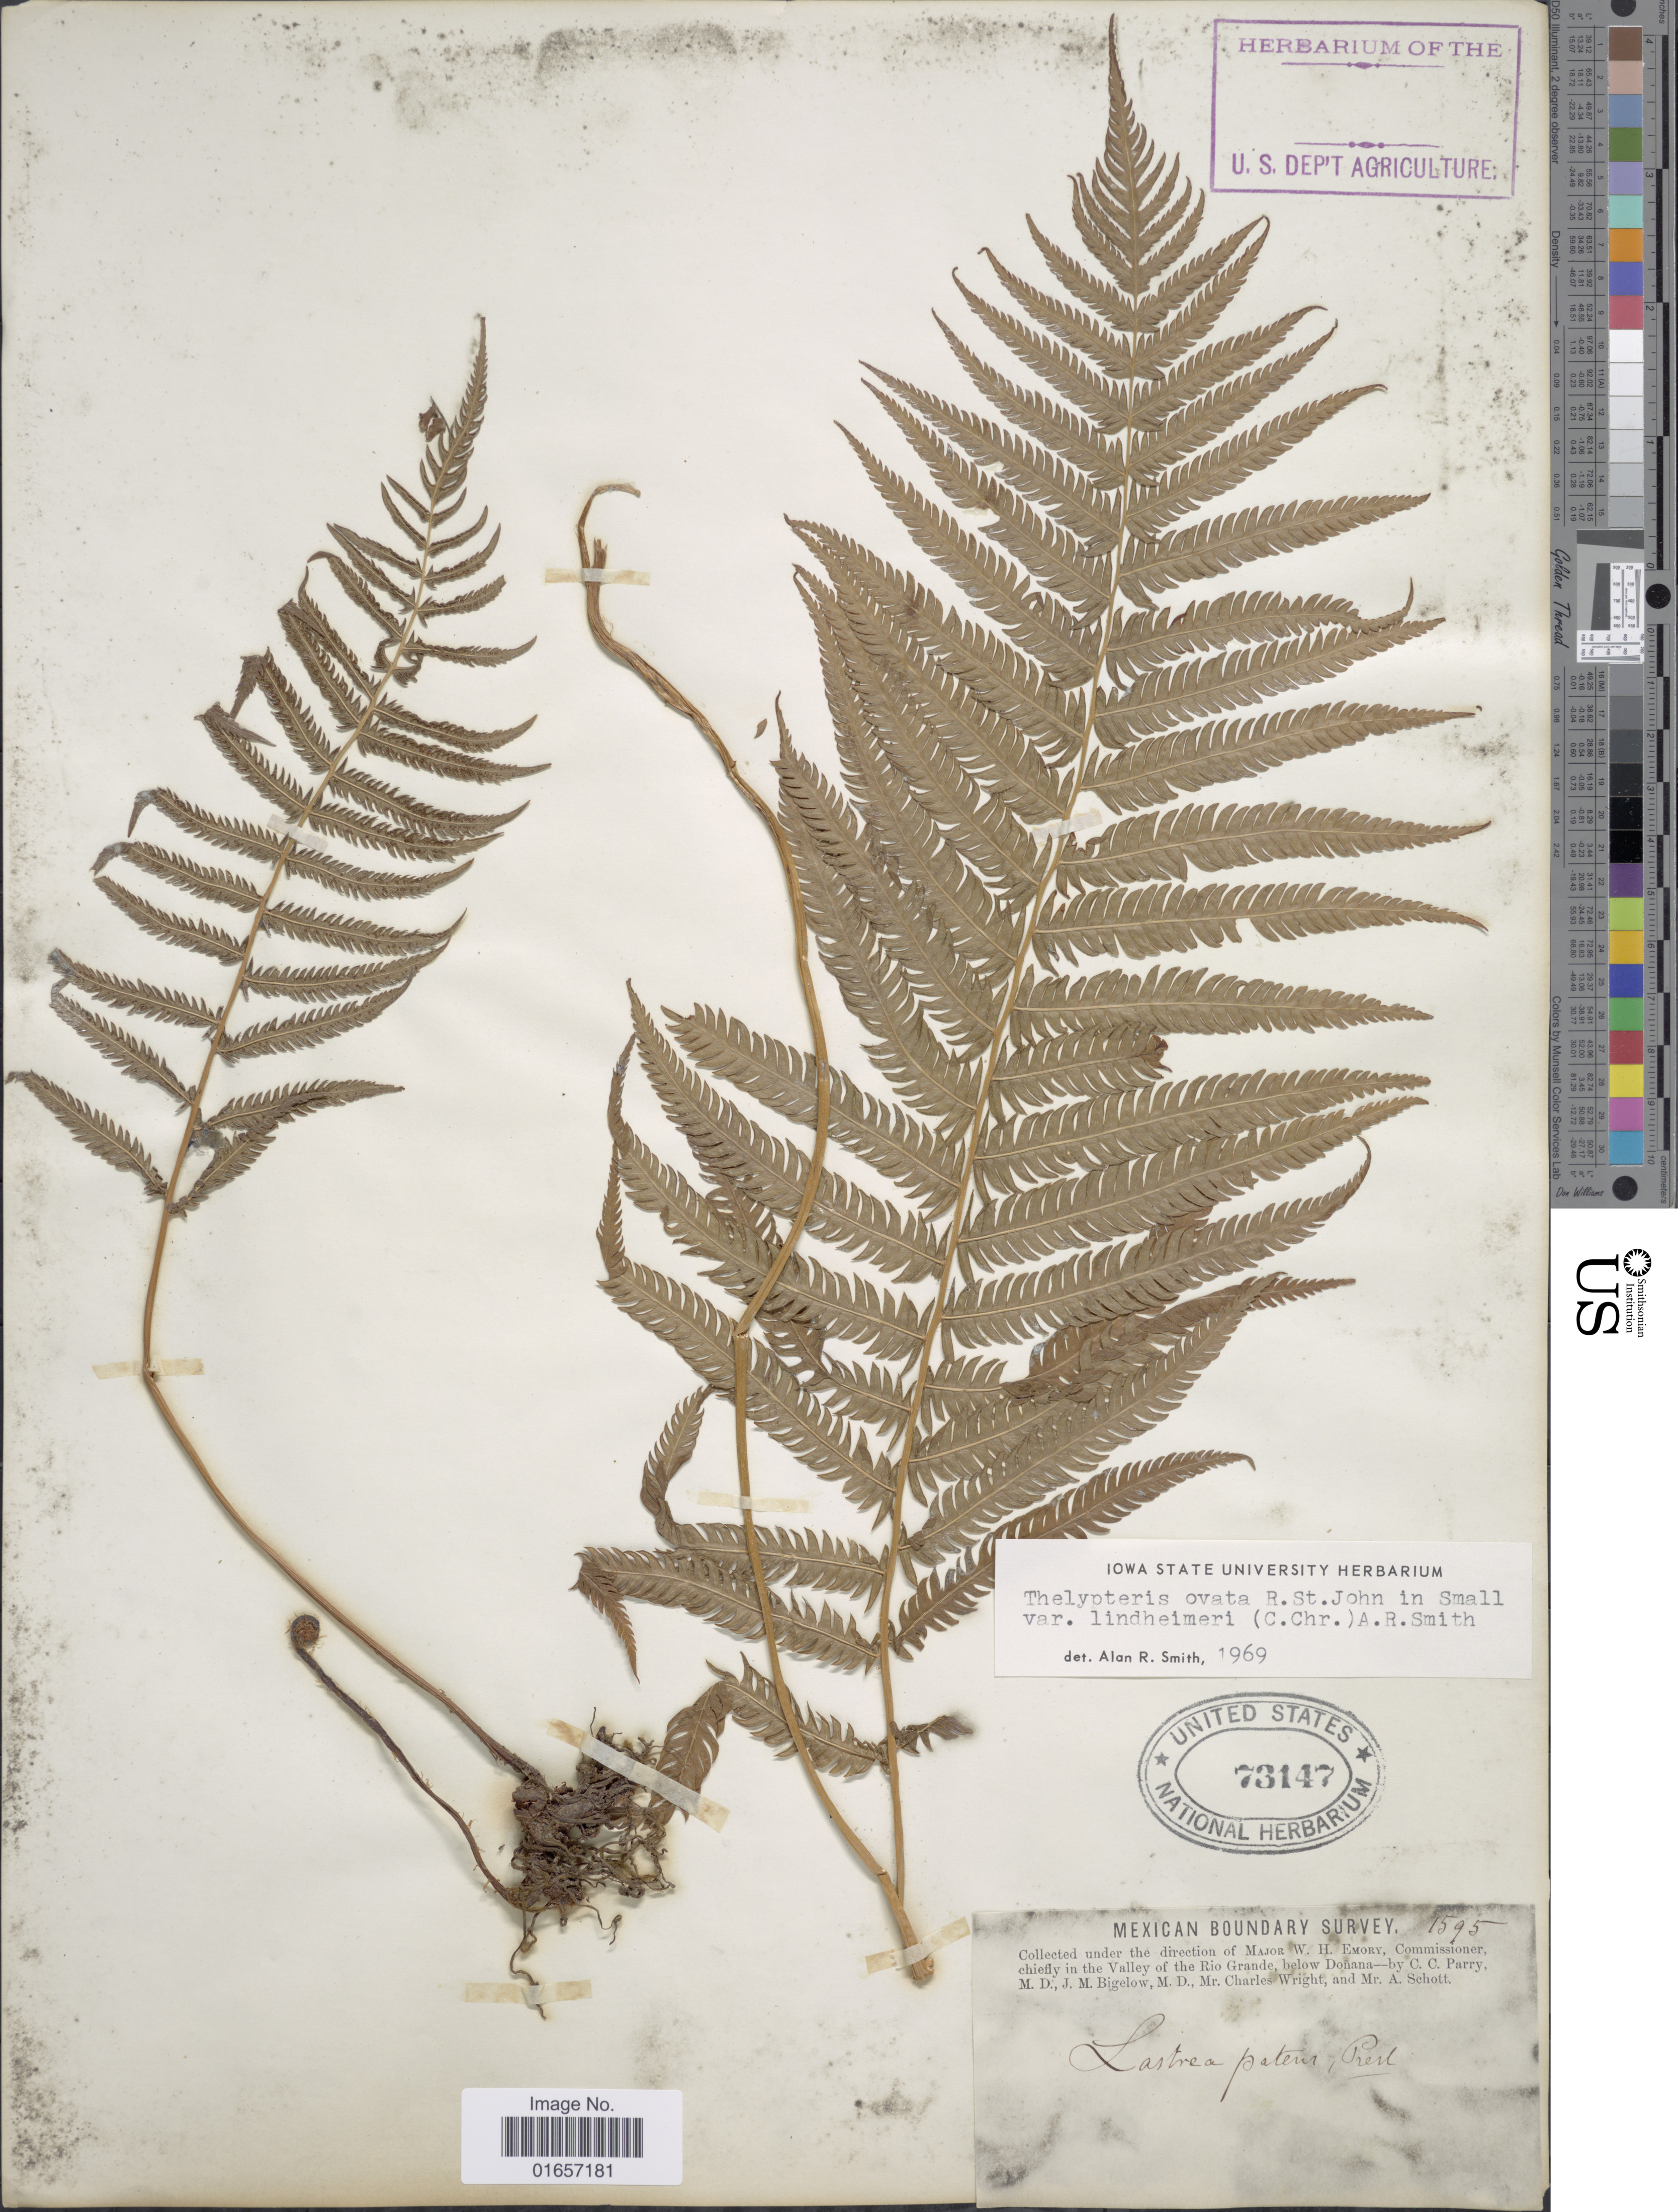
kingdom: Plantae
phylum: Tracheophyta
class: Polypodiopsida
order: Polypodiales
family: Thelypteridaceae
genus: Christella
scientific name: Christella ovata var. lindheimari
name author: (C. Chr.) A.R. Sm.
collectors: W. H. Emory, C. C. Parry, J. M. Bigelow, C. Wright & et al.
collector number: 1595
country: Mexico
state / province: México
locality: In the Valley of the Rio Grande , below Doñana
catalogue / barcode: US 73147